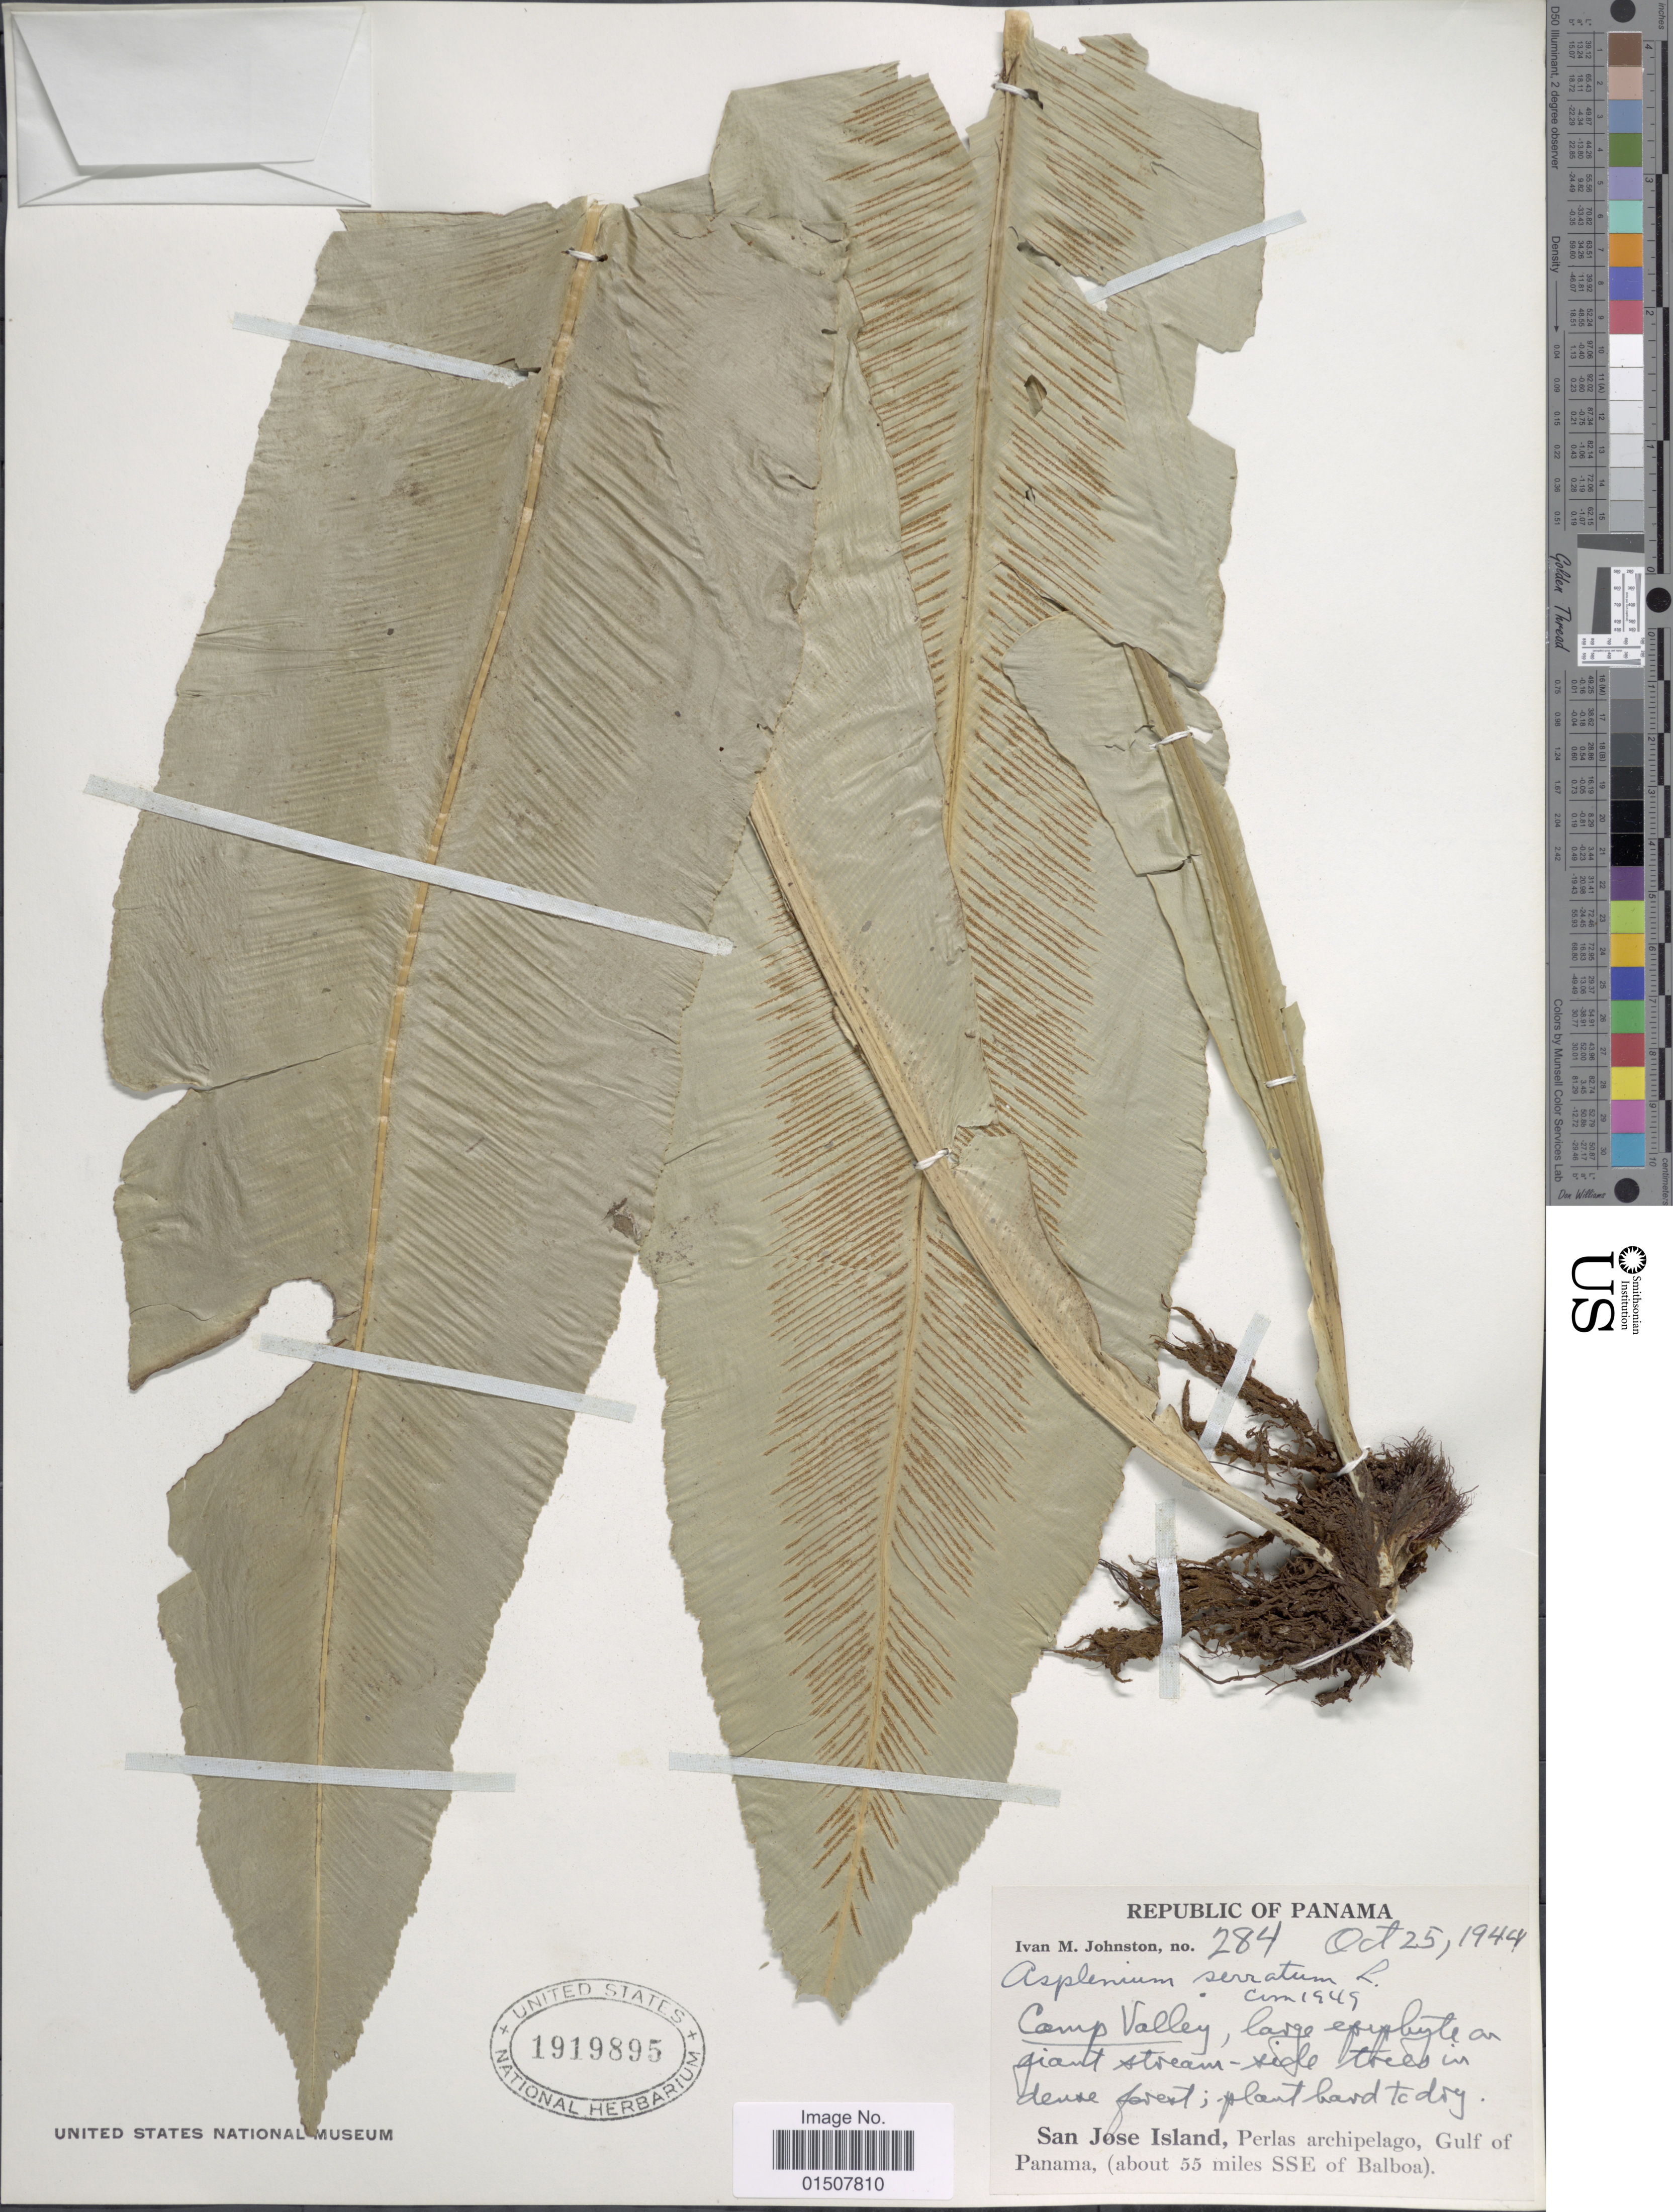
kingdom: Plantae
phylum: Tracheophyta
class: Polypodiopsida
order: Polypodiales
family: Aspleniaceae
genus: Asplenium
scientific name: Asplenium serratum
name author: L.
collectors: I.M. Johnston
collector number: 284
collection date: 1944-10-25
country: Panama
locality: Camp Valley, San Jose Island, Perlas archipelago, Gulf of Panama, (about 55 miles SSE of Balboa)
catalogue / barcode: US 1919895